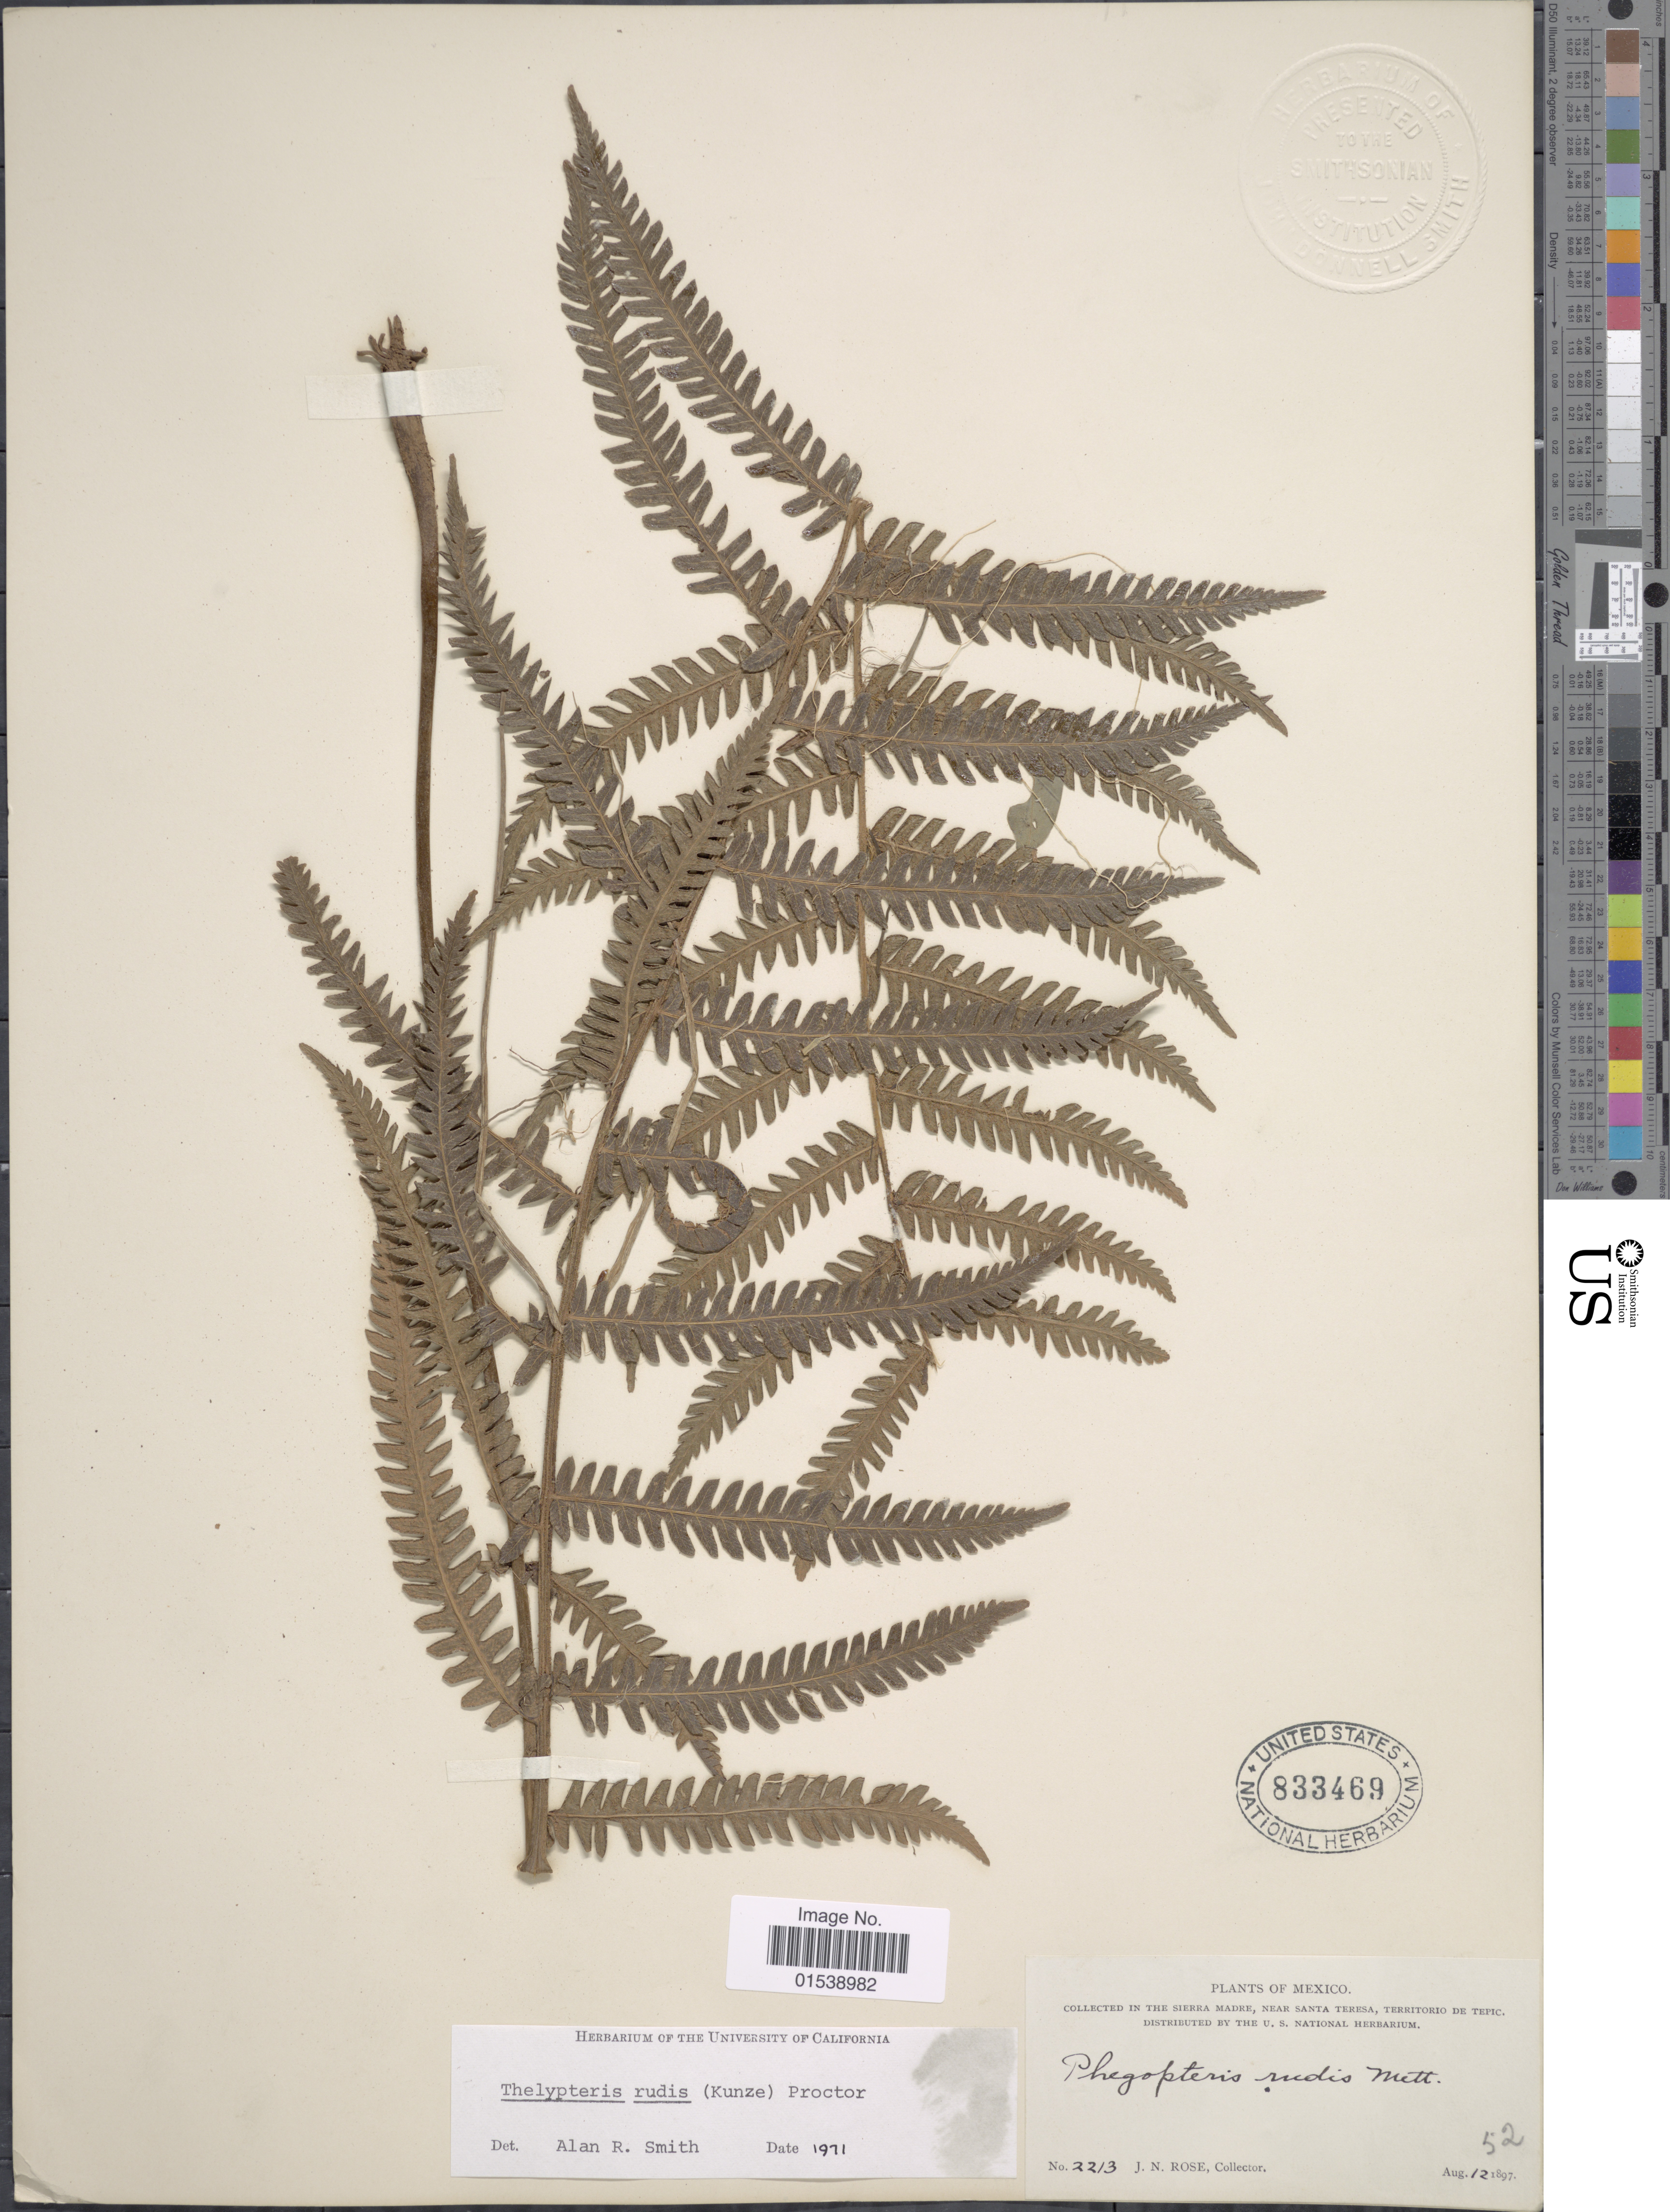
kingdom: Plantae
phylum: Tracheophyta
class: Polypodiopsida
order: Polypodiales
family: Thelypteridaceae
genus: Amauropelta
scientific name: Amauropelta rudis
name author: (Kunze) Pic. Serm.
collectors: J. N. Rose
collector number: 2213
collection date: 1897-08-12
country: Mexico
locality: Sierra Madre, near Santa Teresa, Territorio de Tepic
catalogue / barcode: US 833469